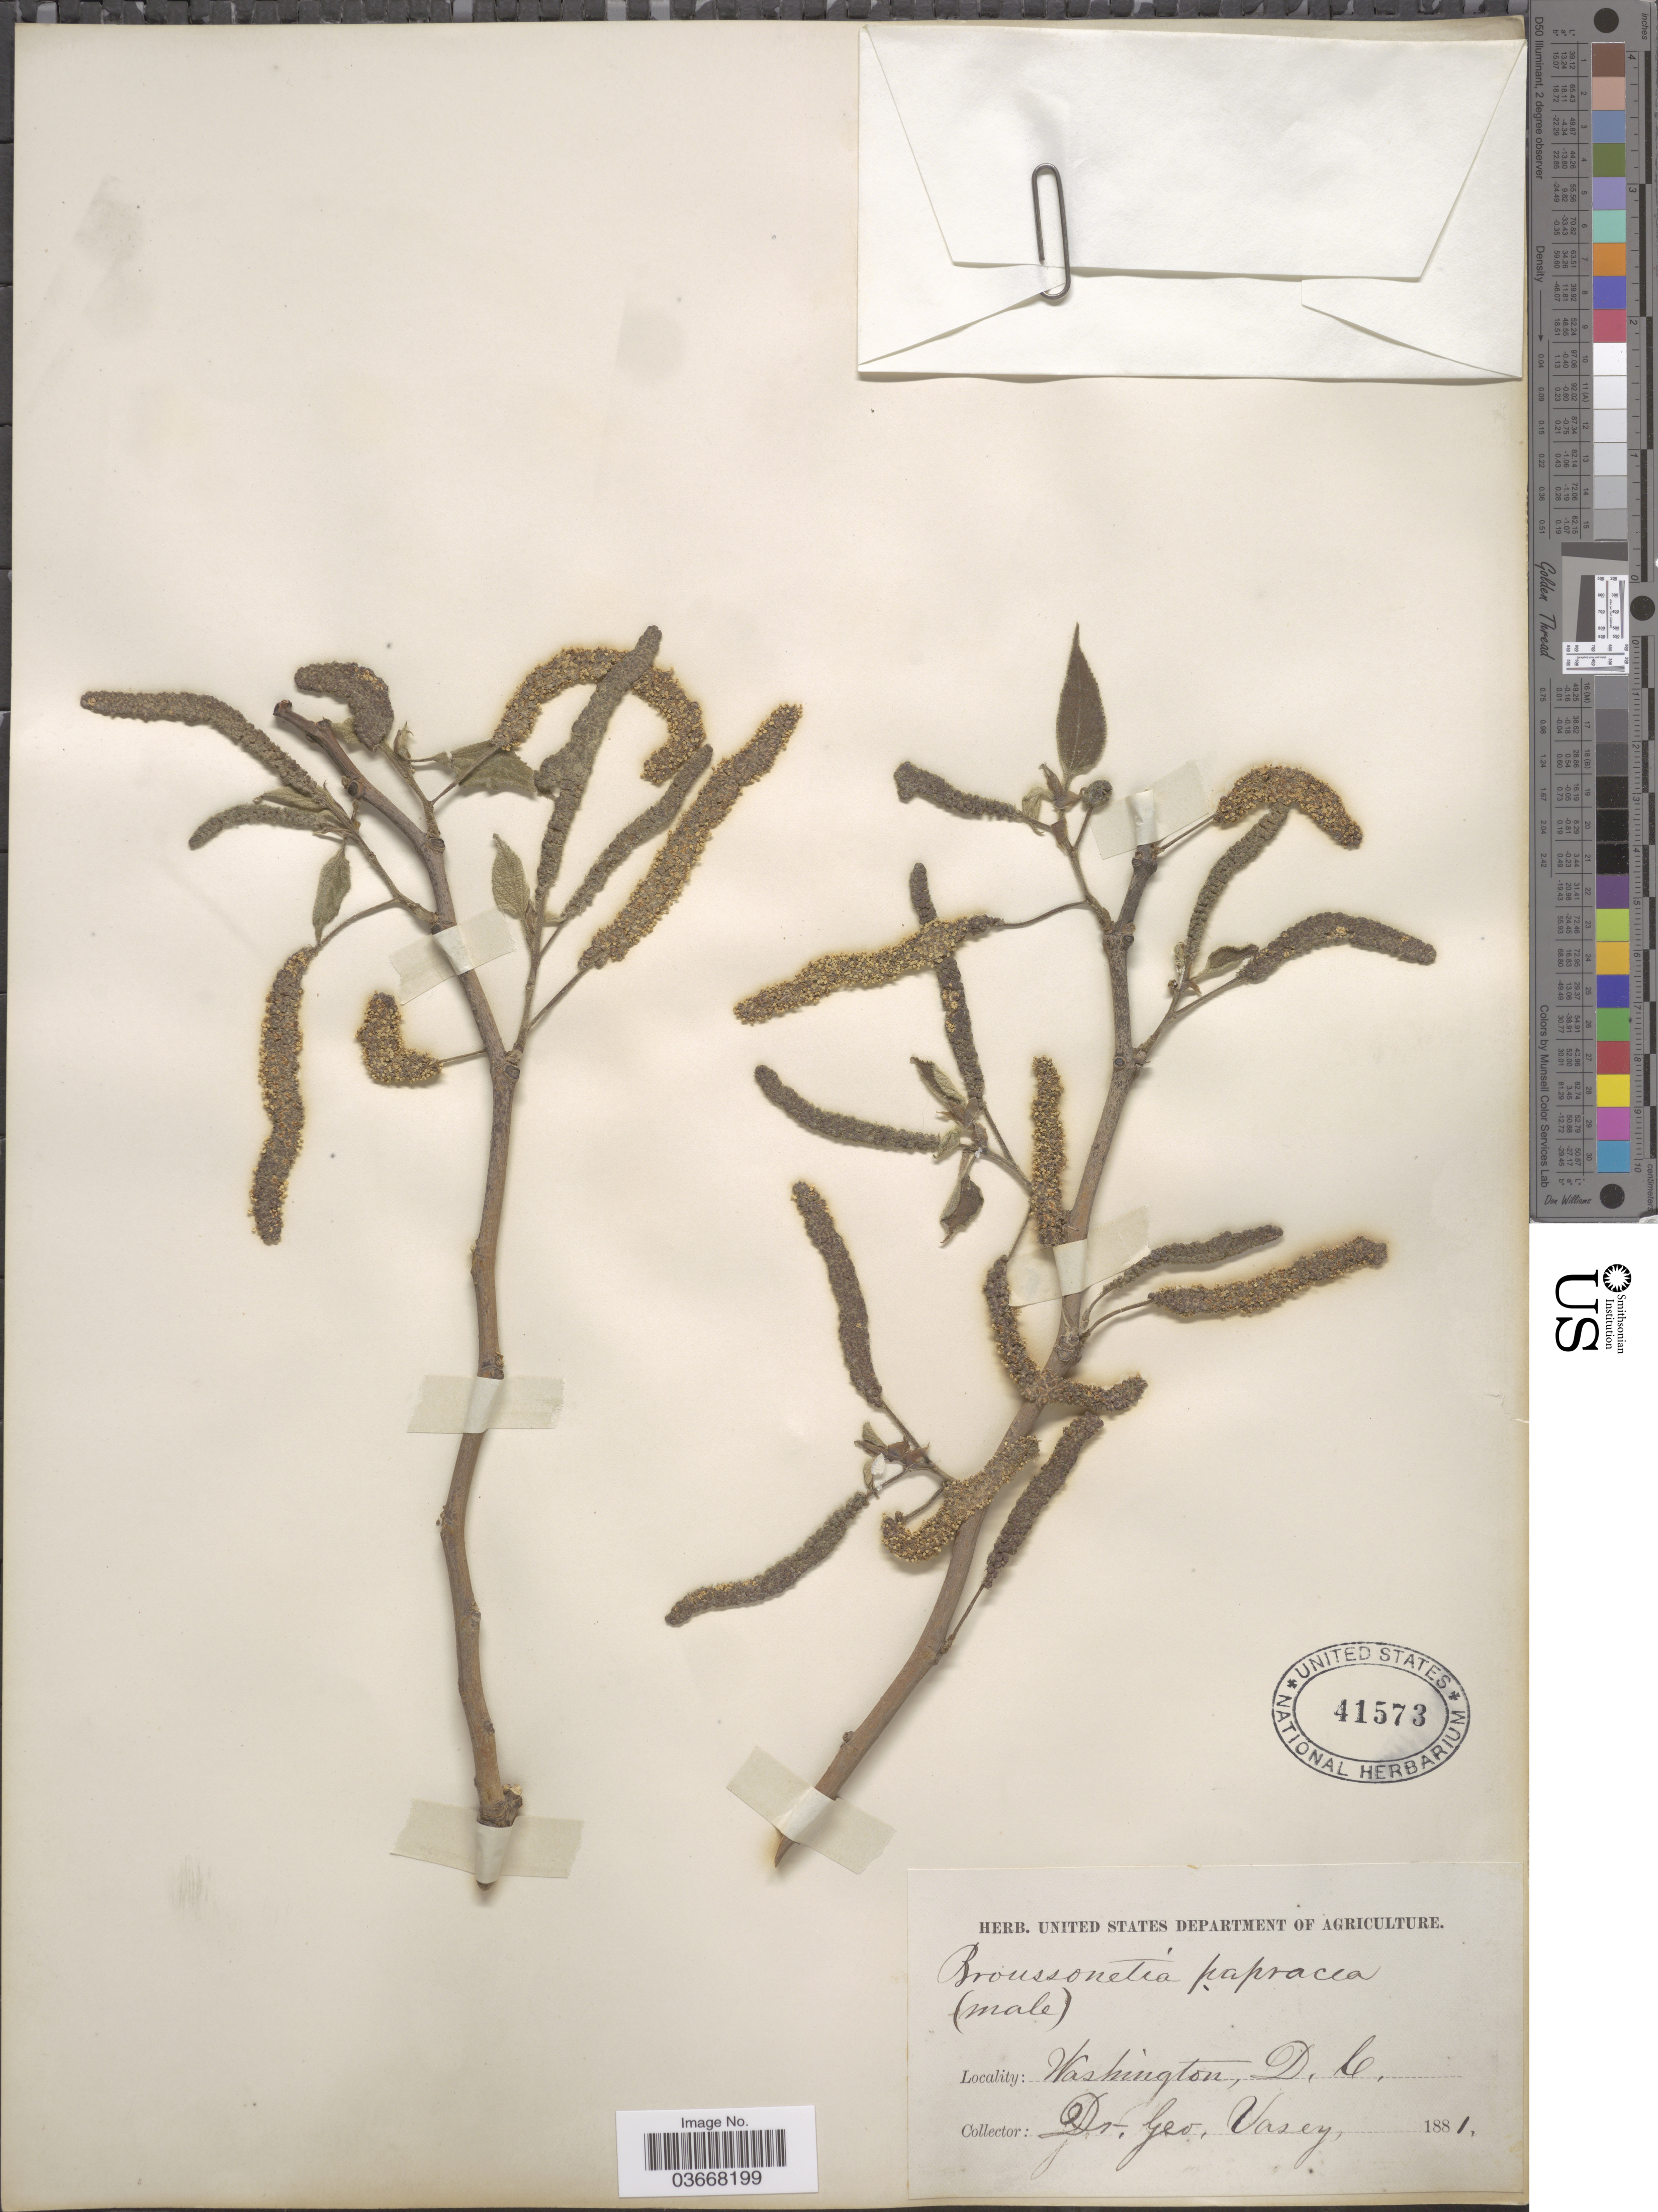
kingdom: Plantae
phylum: Tracheophyta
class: Magnoliopsida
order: Rosales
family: Moraceae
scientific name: Broussoneta papyrifera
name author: (L.) L'Hér. ex Vent.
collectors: G. Vasey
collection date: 1881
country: United States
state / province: District of Columbia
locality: Washington, D.C.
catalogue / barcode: US 41573